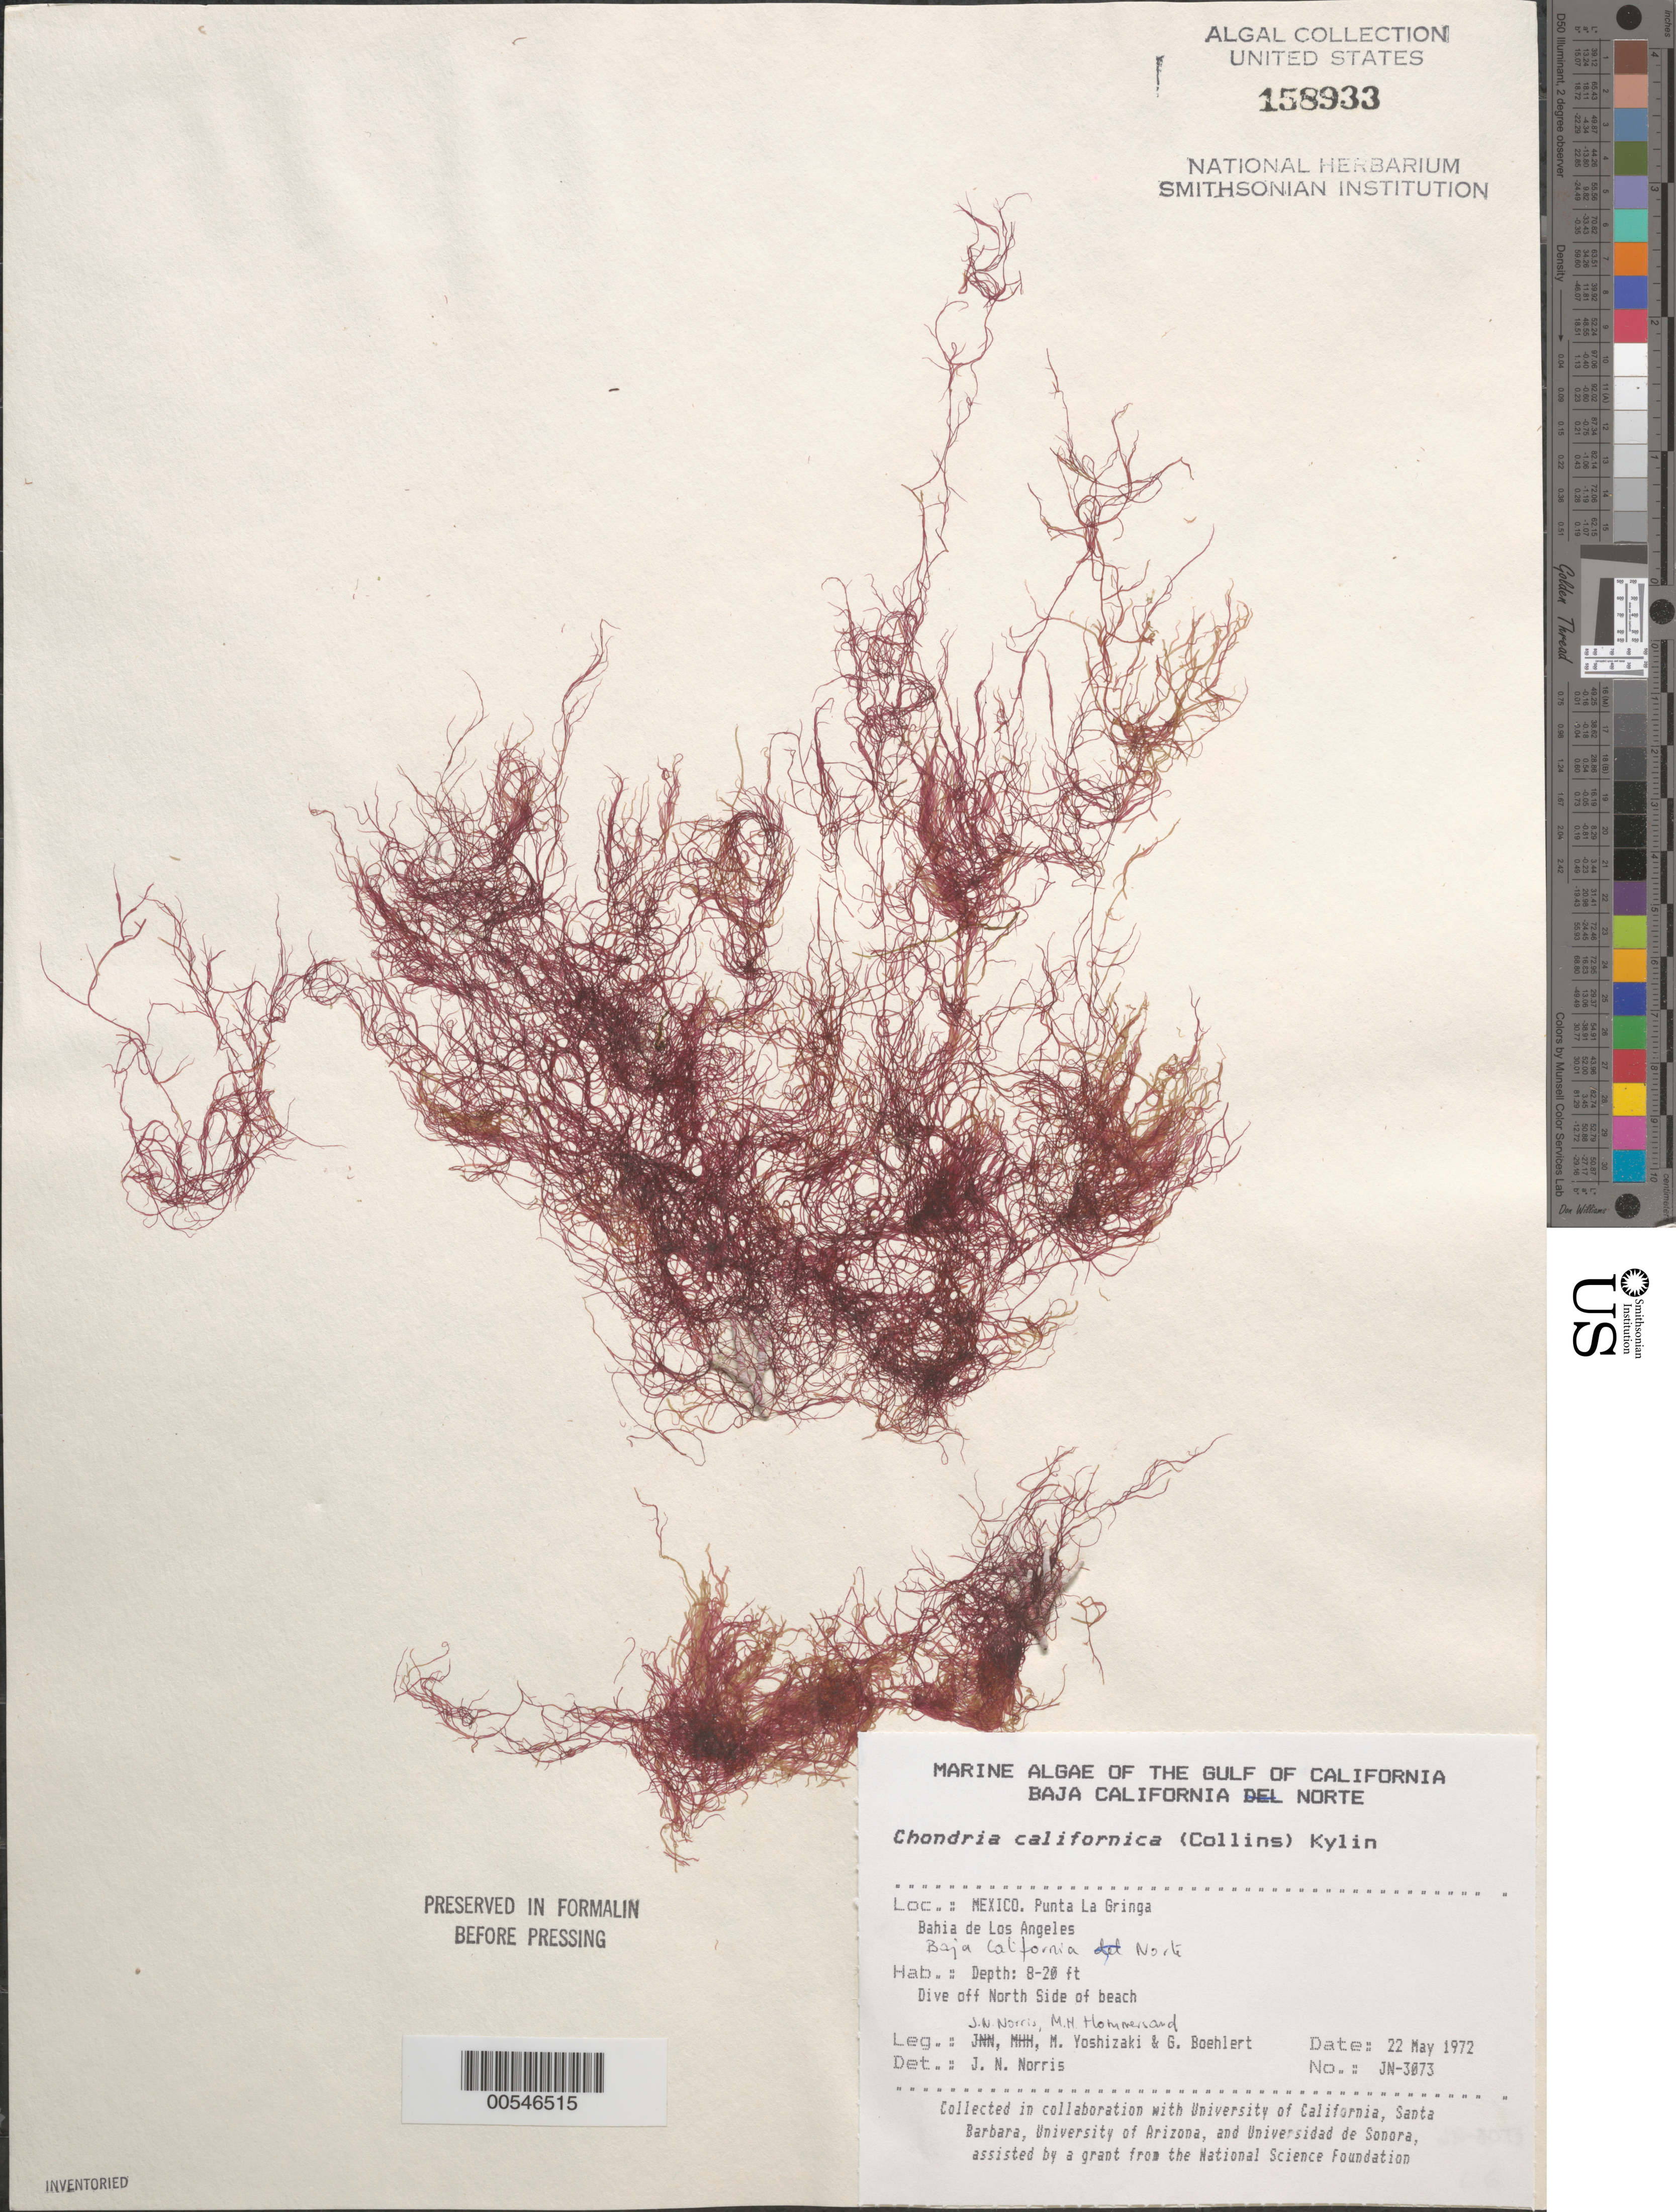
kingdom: Plantae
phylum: Rhodophyta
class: Florideophyceae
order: Ceramiales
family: Rhodomelaceae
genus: Chondria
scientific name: Chondria acrorhizophora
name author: Setch. & N.L. Gardner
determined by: Algae name updating Project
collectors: J. N. Norris, M. H. Hommersand, M. Yoshizaki & G. Boehlert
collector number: JN-3073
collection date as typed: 22 May 1972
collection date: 1972-05-22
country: Mexico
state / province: Baja California Norte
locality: Punta La Gringa, Bahia de los Angeles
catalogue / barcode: US 158933